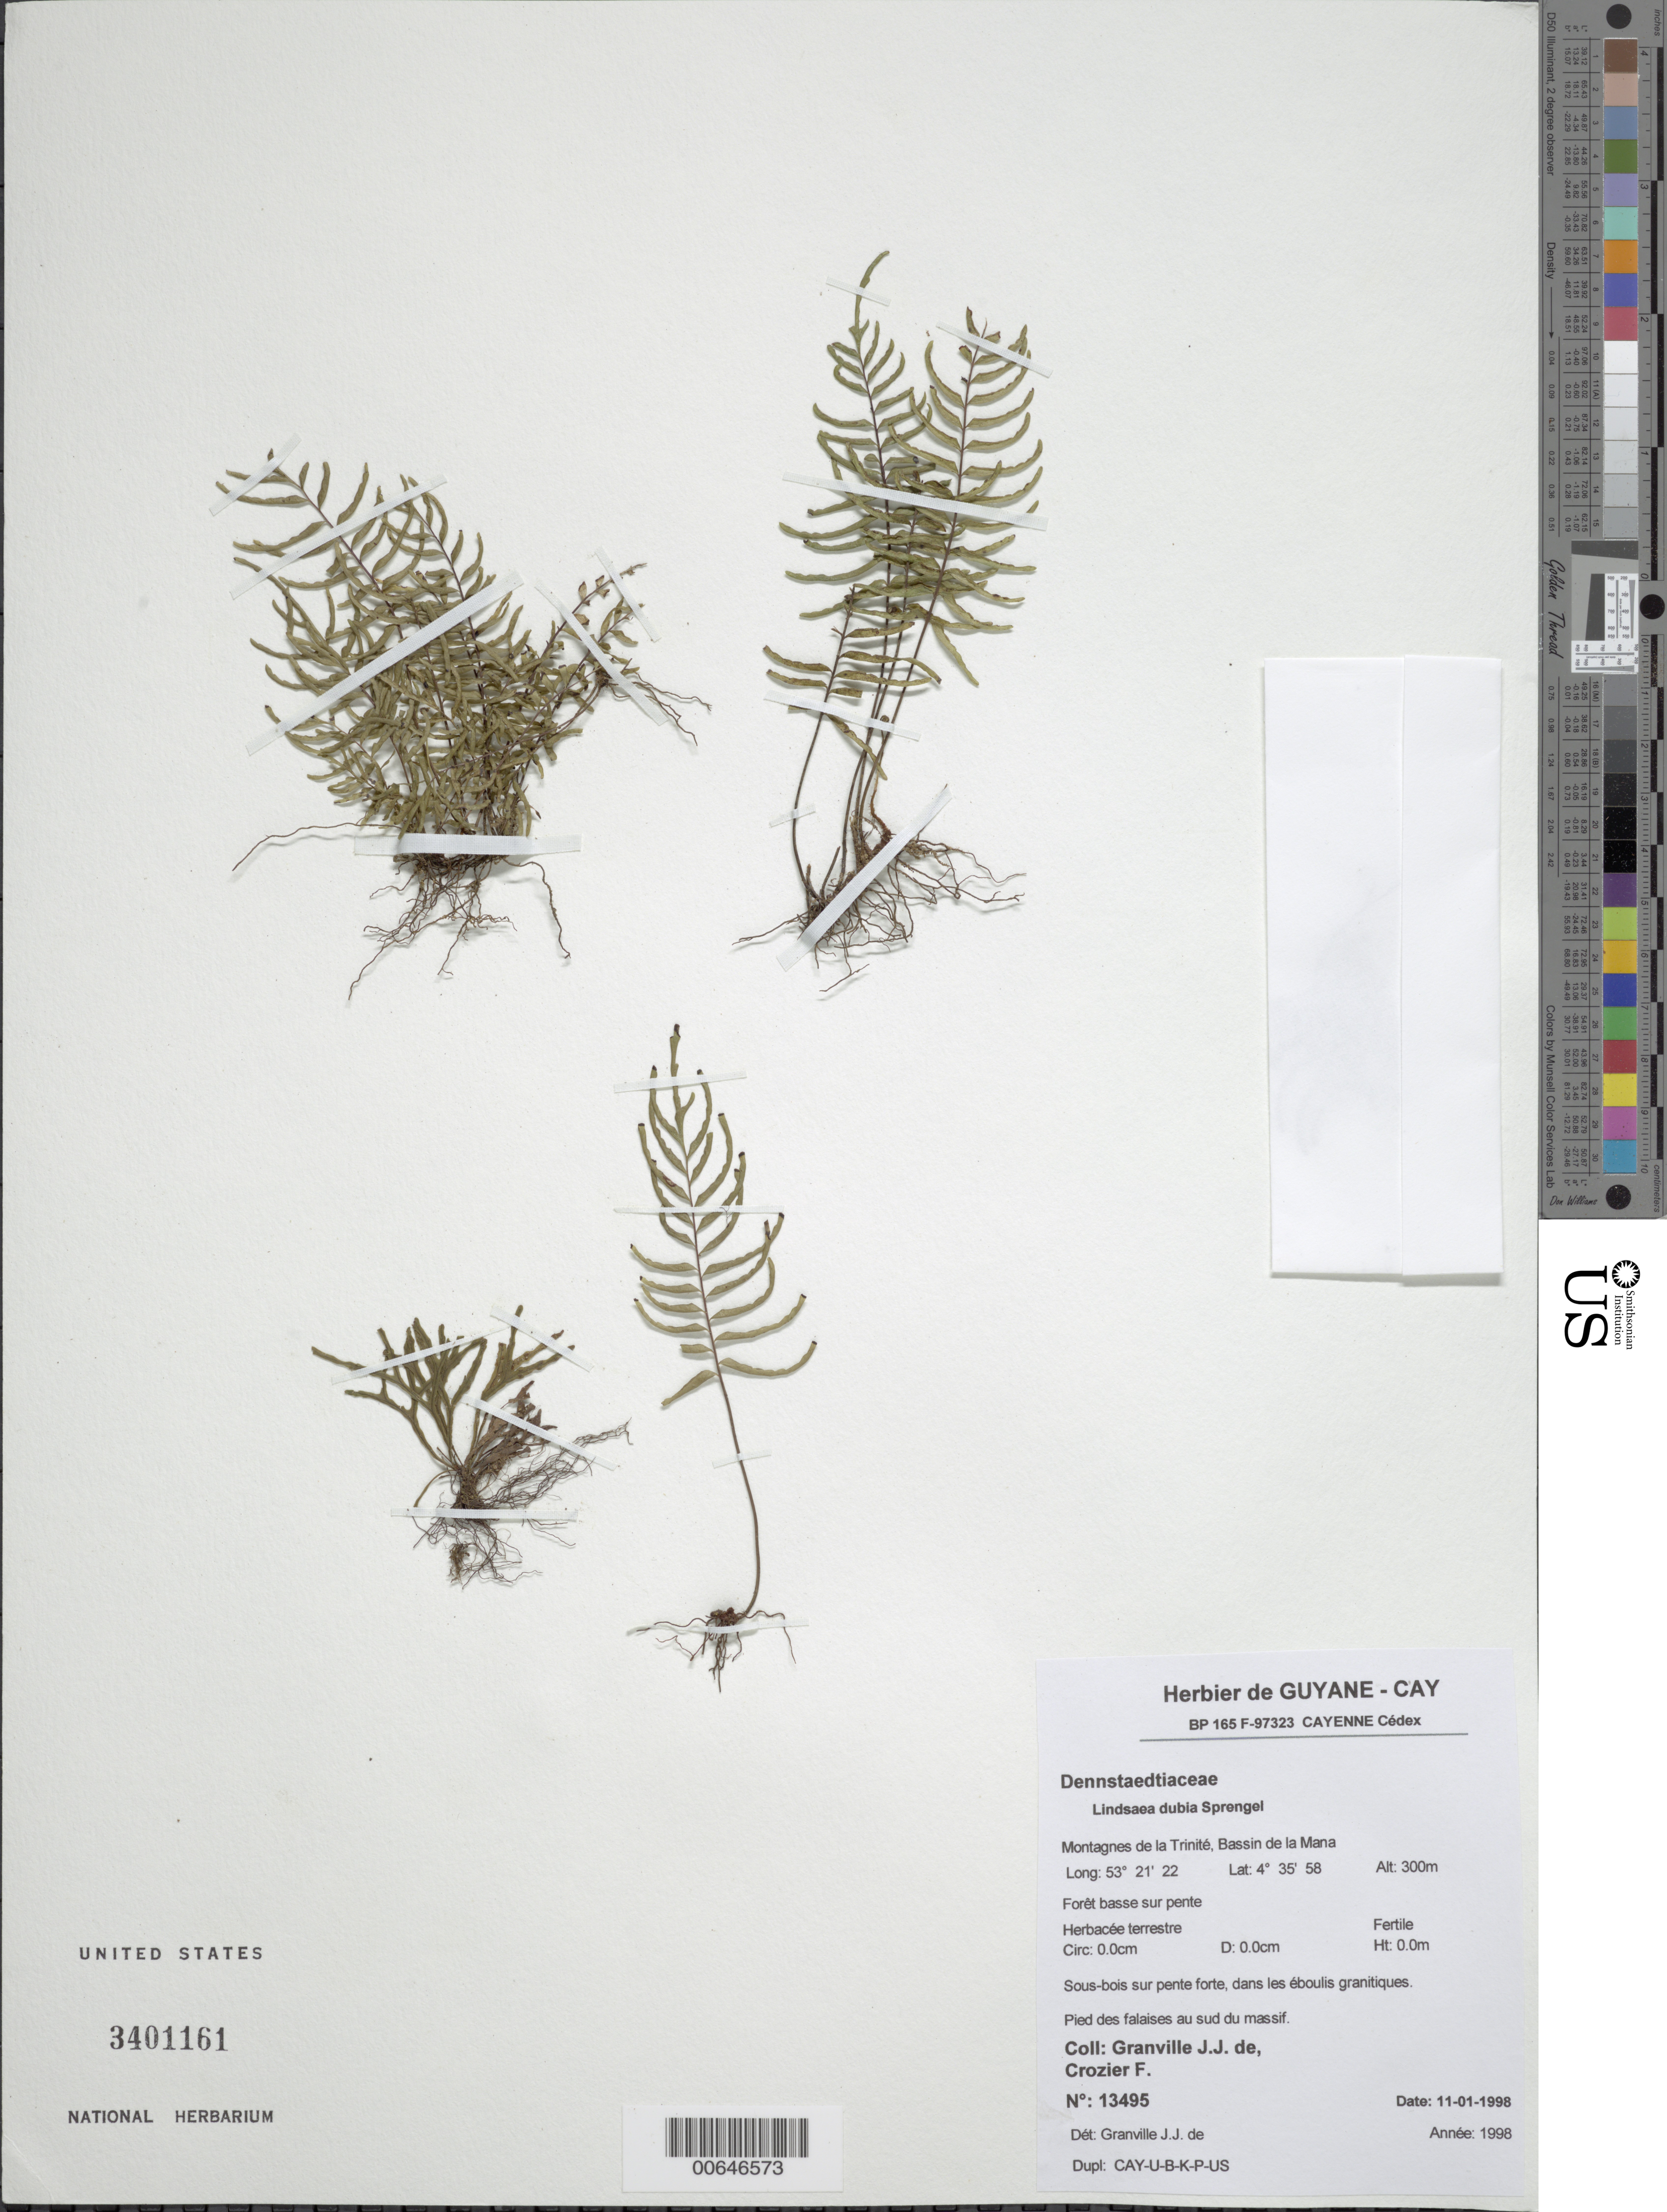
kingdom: Plantae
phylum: Tracheophyta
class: Polypodiopsida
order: Polypodiales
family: Lindsaeaceae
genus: Lindsaea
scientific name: Lindsaea dubia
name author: Spreng.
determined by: Granville, J. J. de, (CAY), Institut de Recherche pour le Developpement (IRD) (FRENCH GUIANA)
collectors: J.-J. de Granville & F. Crozier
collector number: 13495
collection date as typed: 11-Jan-98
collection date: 1998-01-11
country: French Guiana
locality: Montagnes de la Trinité, Bassin de la Mana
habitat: Forêt basse sur pente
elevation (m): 300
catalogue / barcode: US 3401161